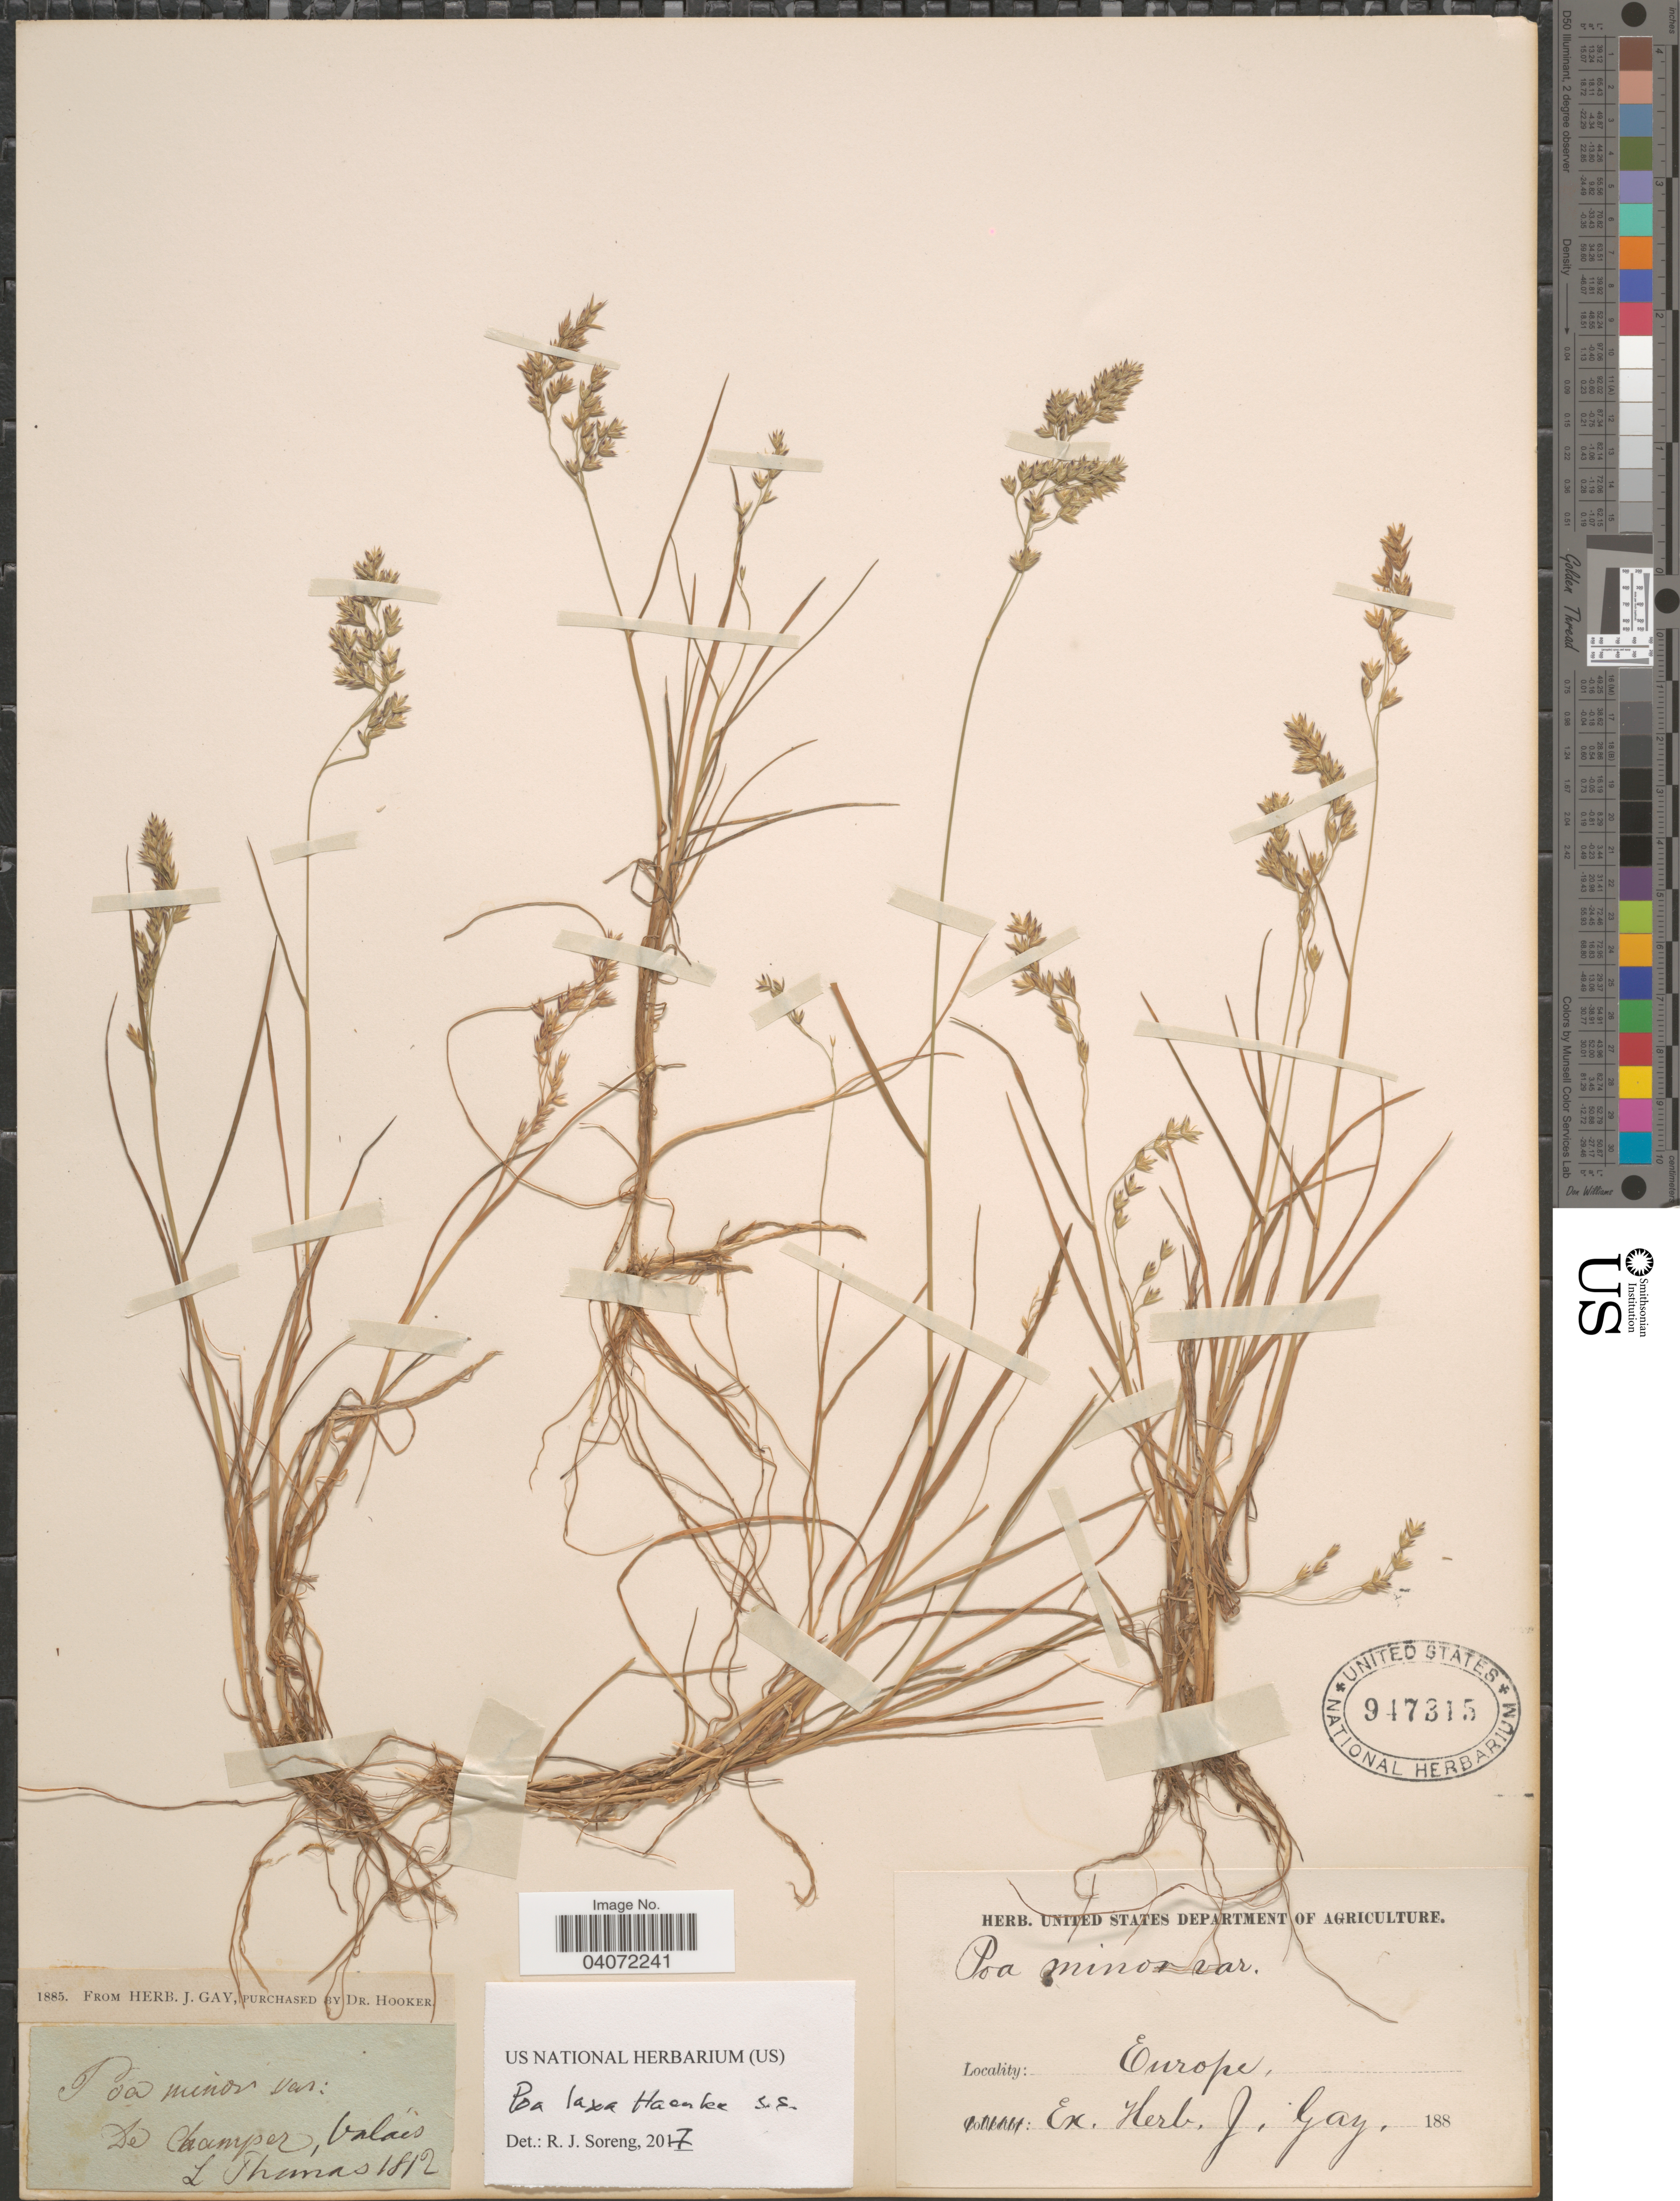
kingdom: Plantae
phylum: Tracheophyta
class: Liliopsida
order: Poales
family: Poaceae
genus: Poa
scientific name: Poa laxa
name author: Haenke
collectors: L. Thomas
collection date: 1812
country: Switzerland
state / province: Valais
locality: De Champer.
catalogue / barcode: US 947315